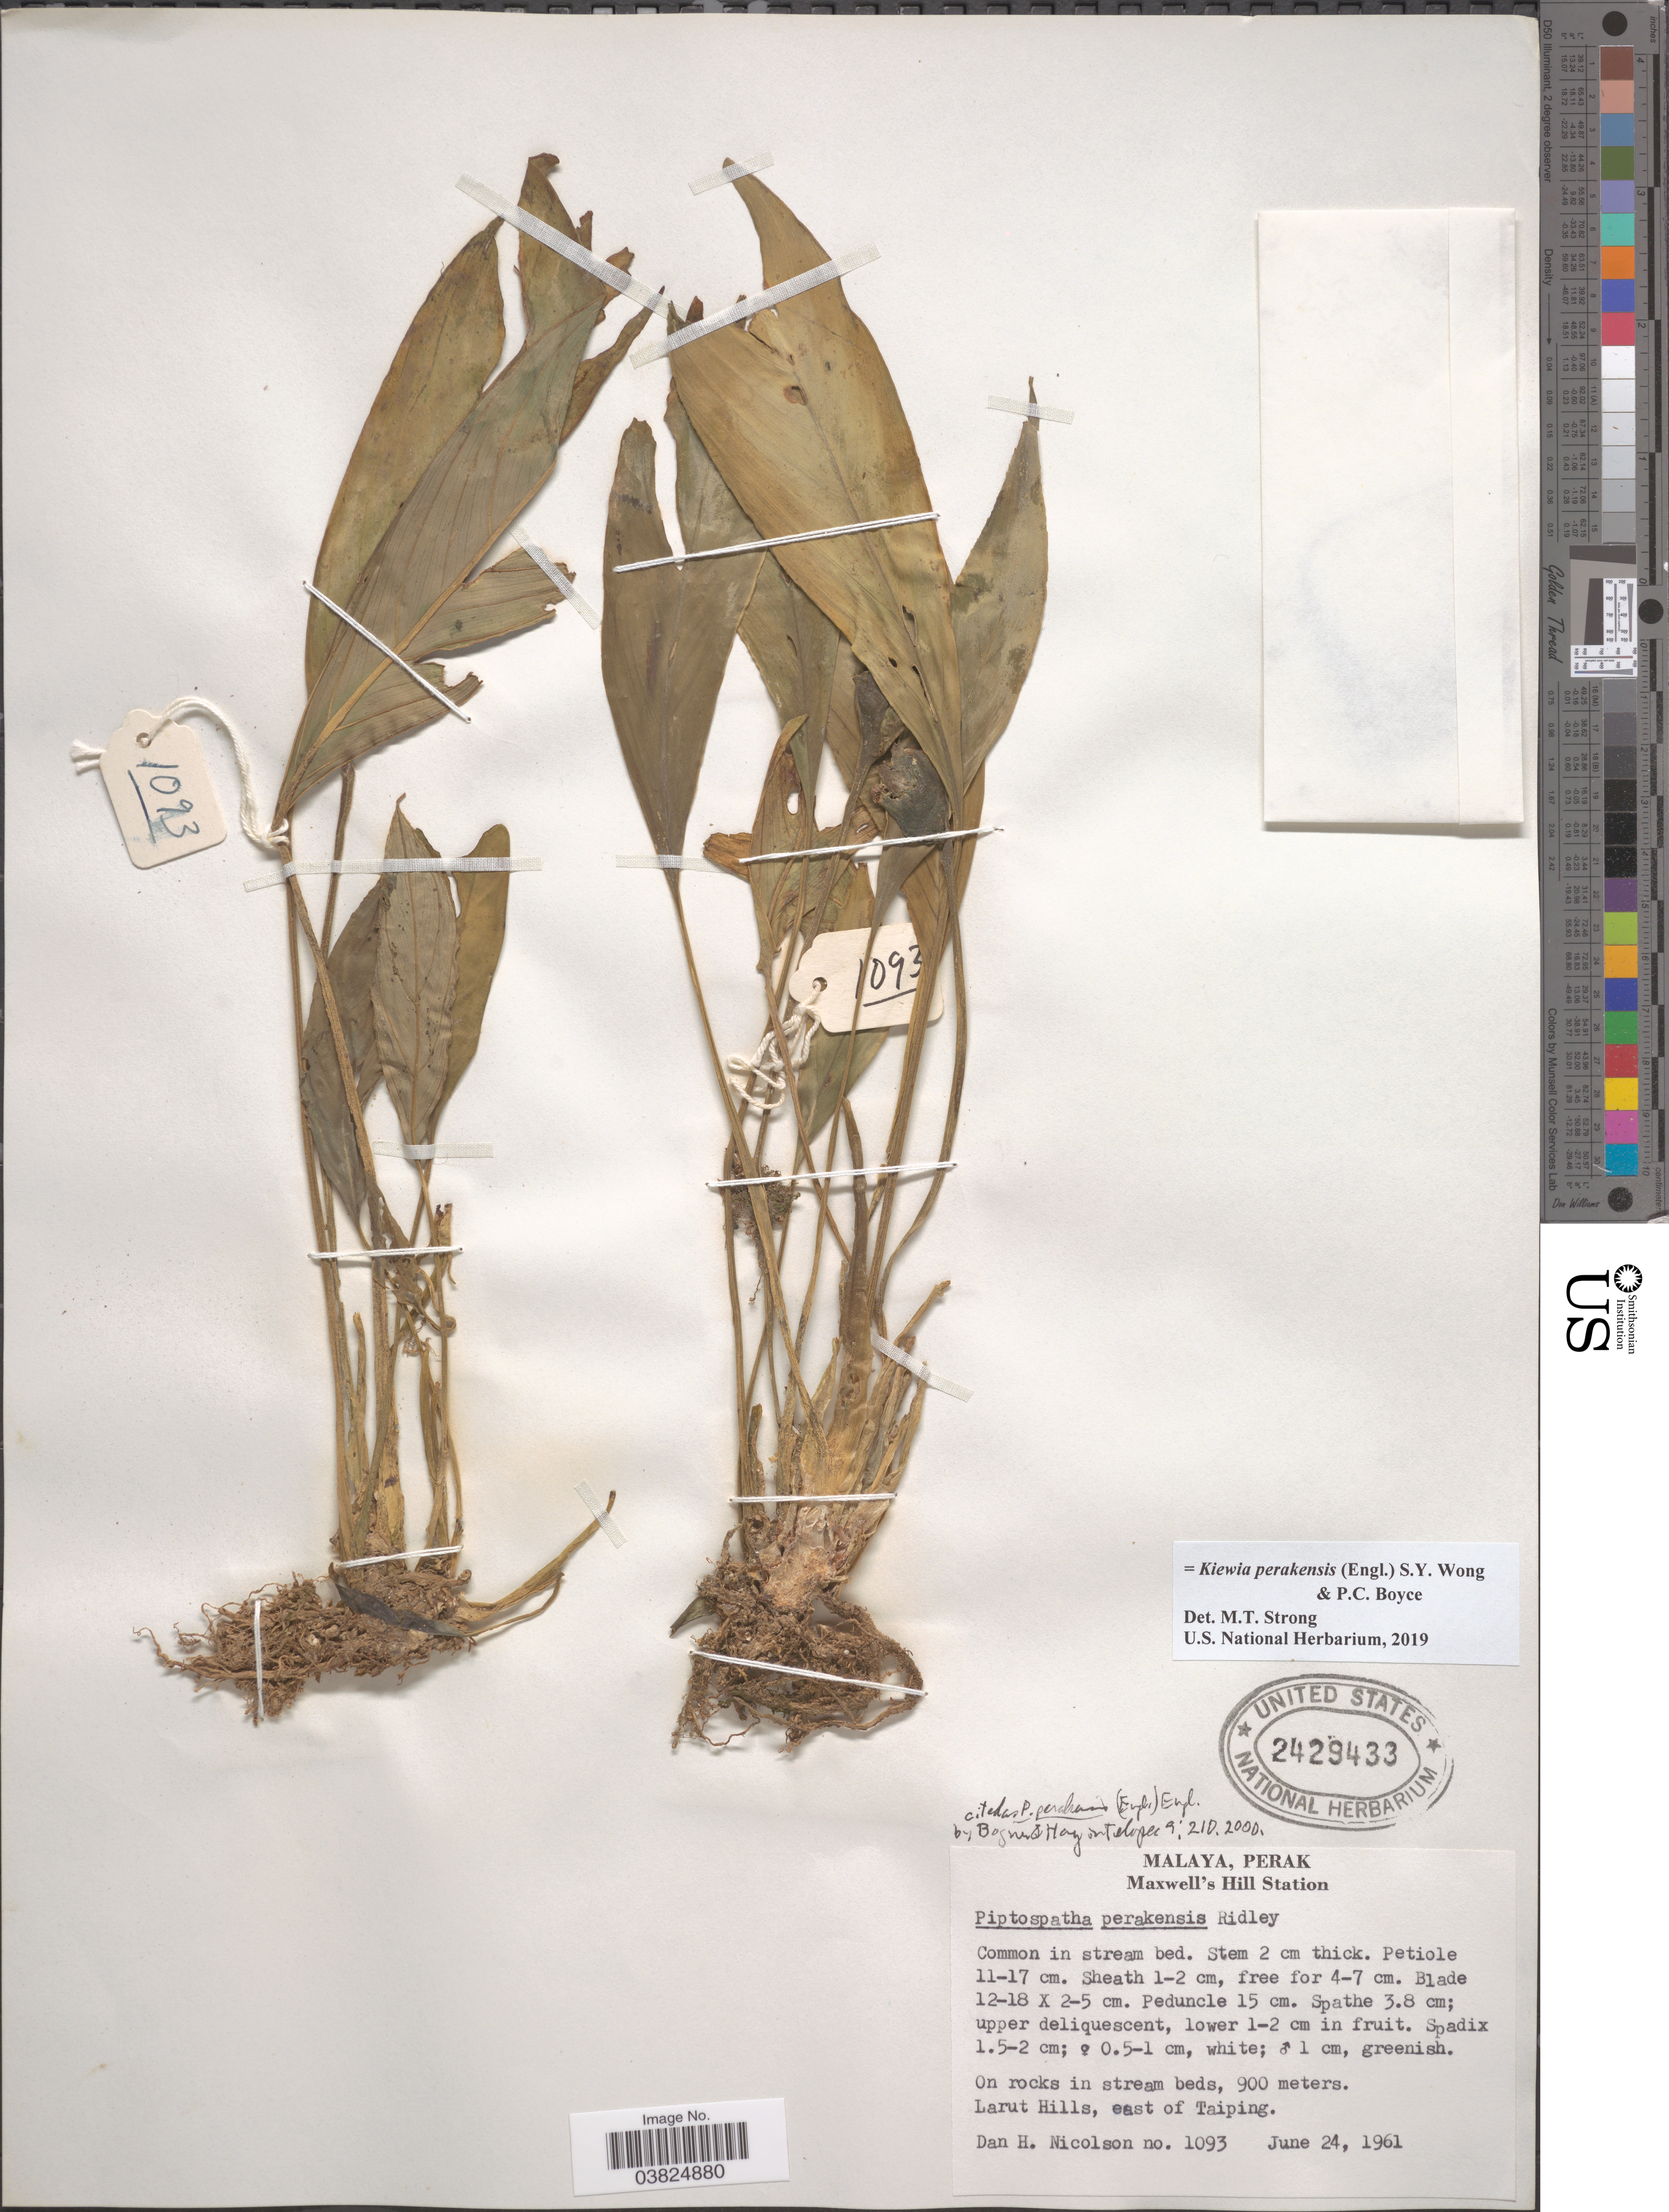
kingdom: Plantae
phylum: Tracheophyta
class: Liliopsida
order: Alismatales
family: Araceae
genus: Kiewia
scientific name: Kiewia perakensis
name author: (Engl.) S.Y. Wong & P.C. Boyce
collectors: D. H. Nicolson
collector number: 1093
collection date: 1961-06-24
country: Malaysia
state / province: Perak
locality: Maxwell's Hill Station. Larut Hills, east of Taiping.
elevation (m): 900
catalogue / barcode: US 2429433